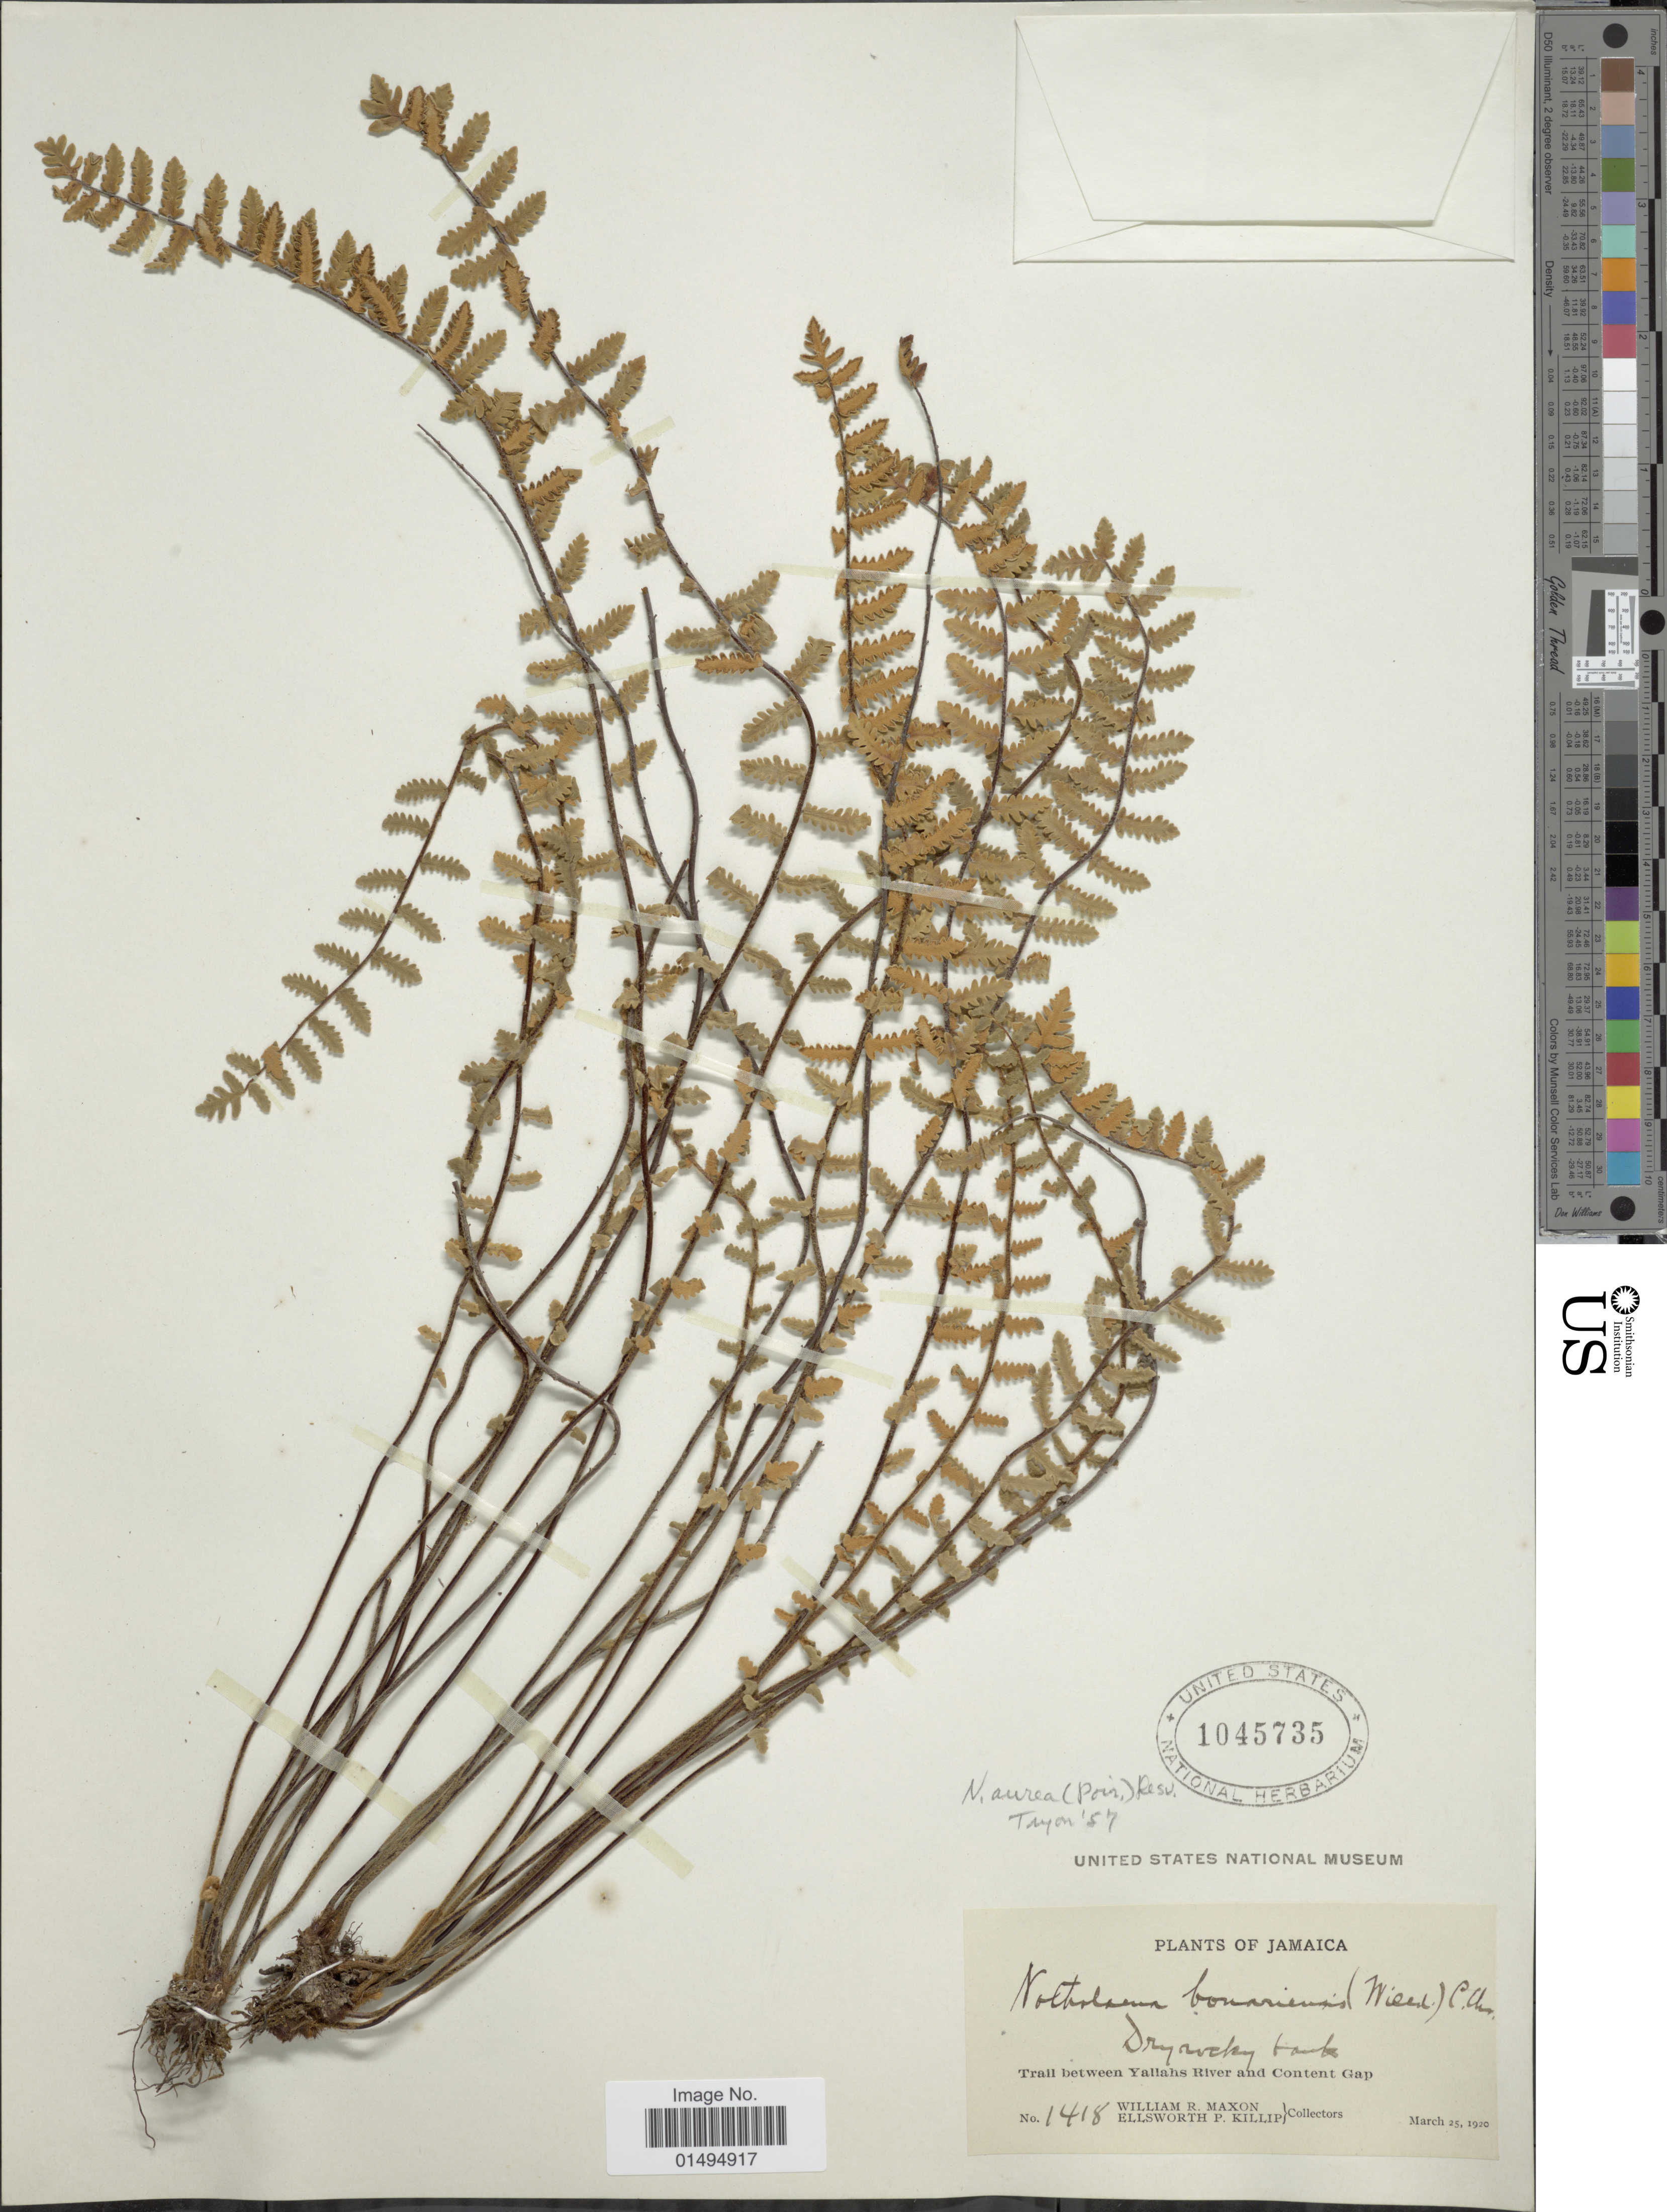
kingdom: Plantae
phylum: Tracheophyta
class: Polypodiopsida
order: Polypodiales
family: Pteridaceae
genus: Myriopteris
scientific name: Myriopteris aurea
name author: (Poir.) Grusz & Windham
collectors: W. R. Maxon & E. P. Killip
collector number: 1418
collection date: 1920-03-25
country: Jamaica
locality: Trail between Yallahs River and Content Gap.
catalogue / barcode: US 1045735